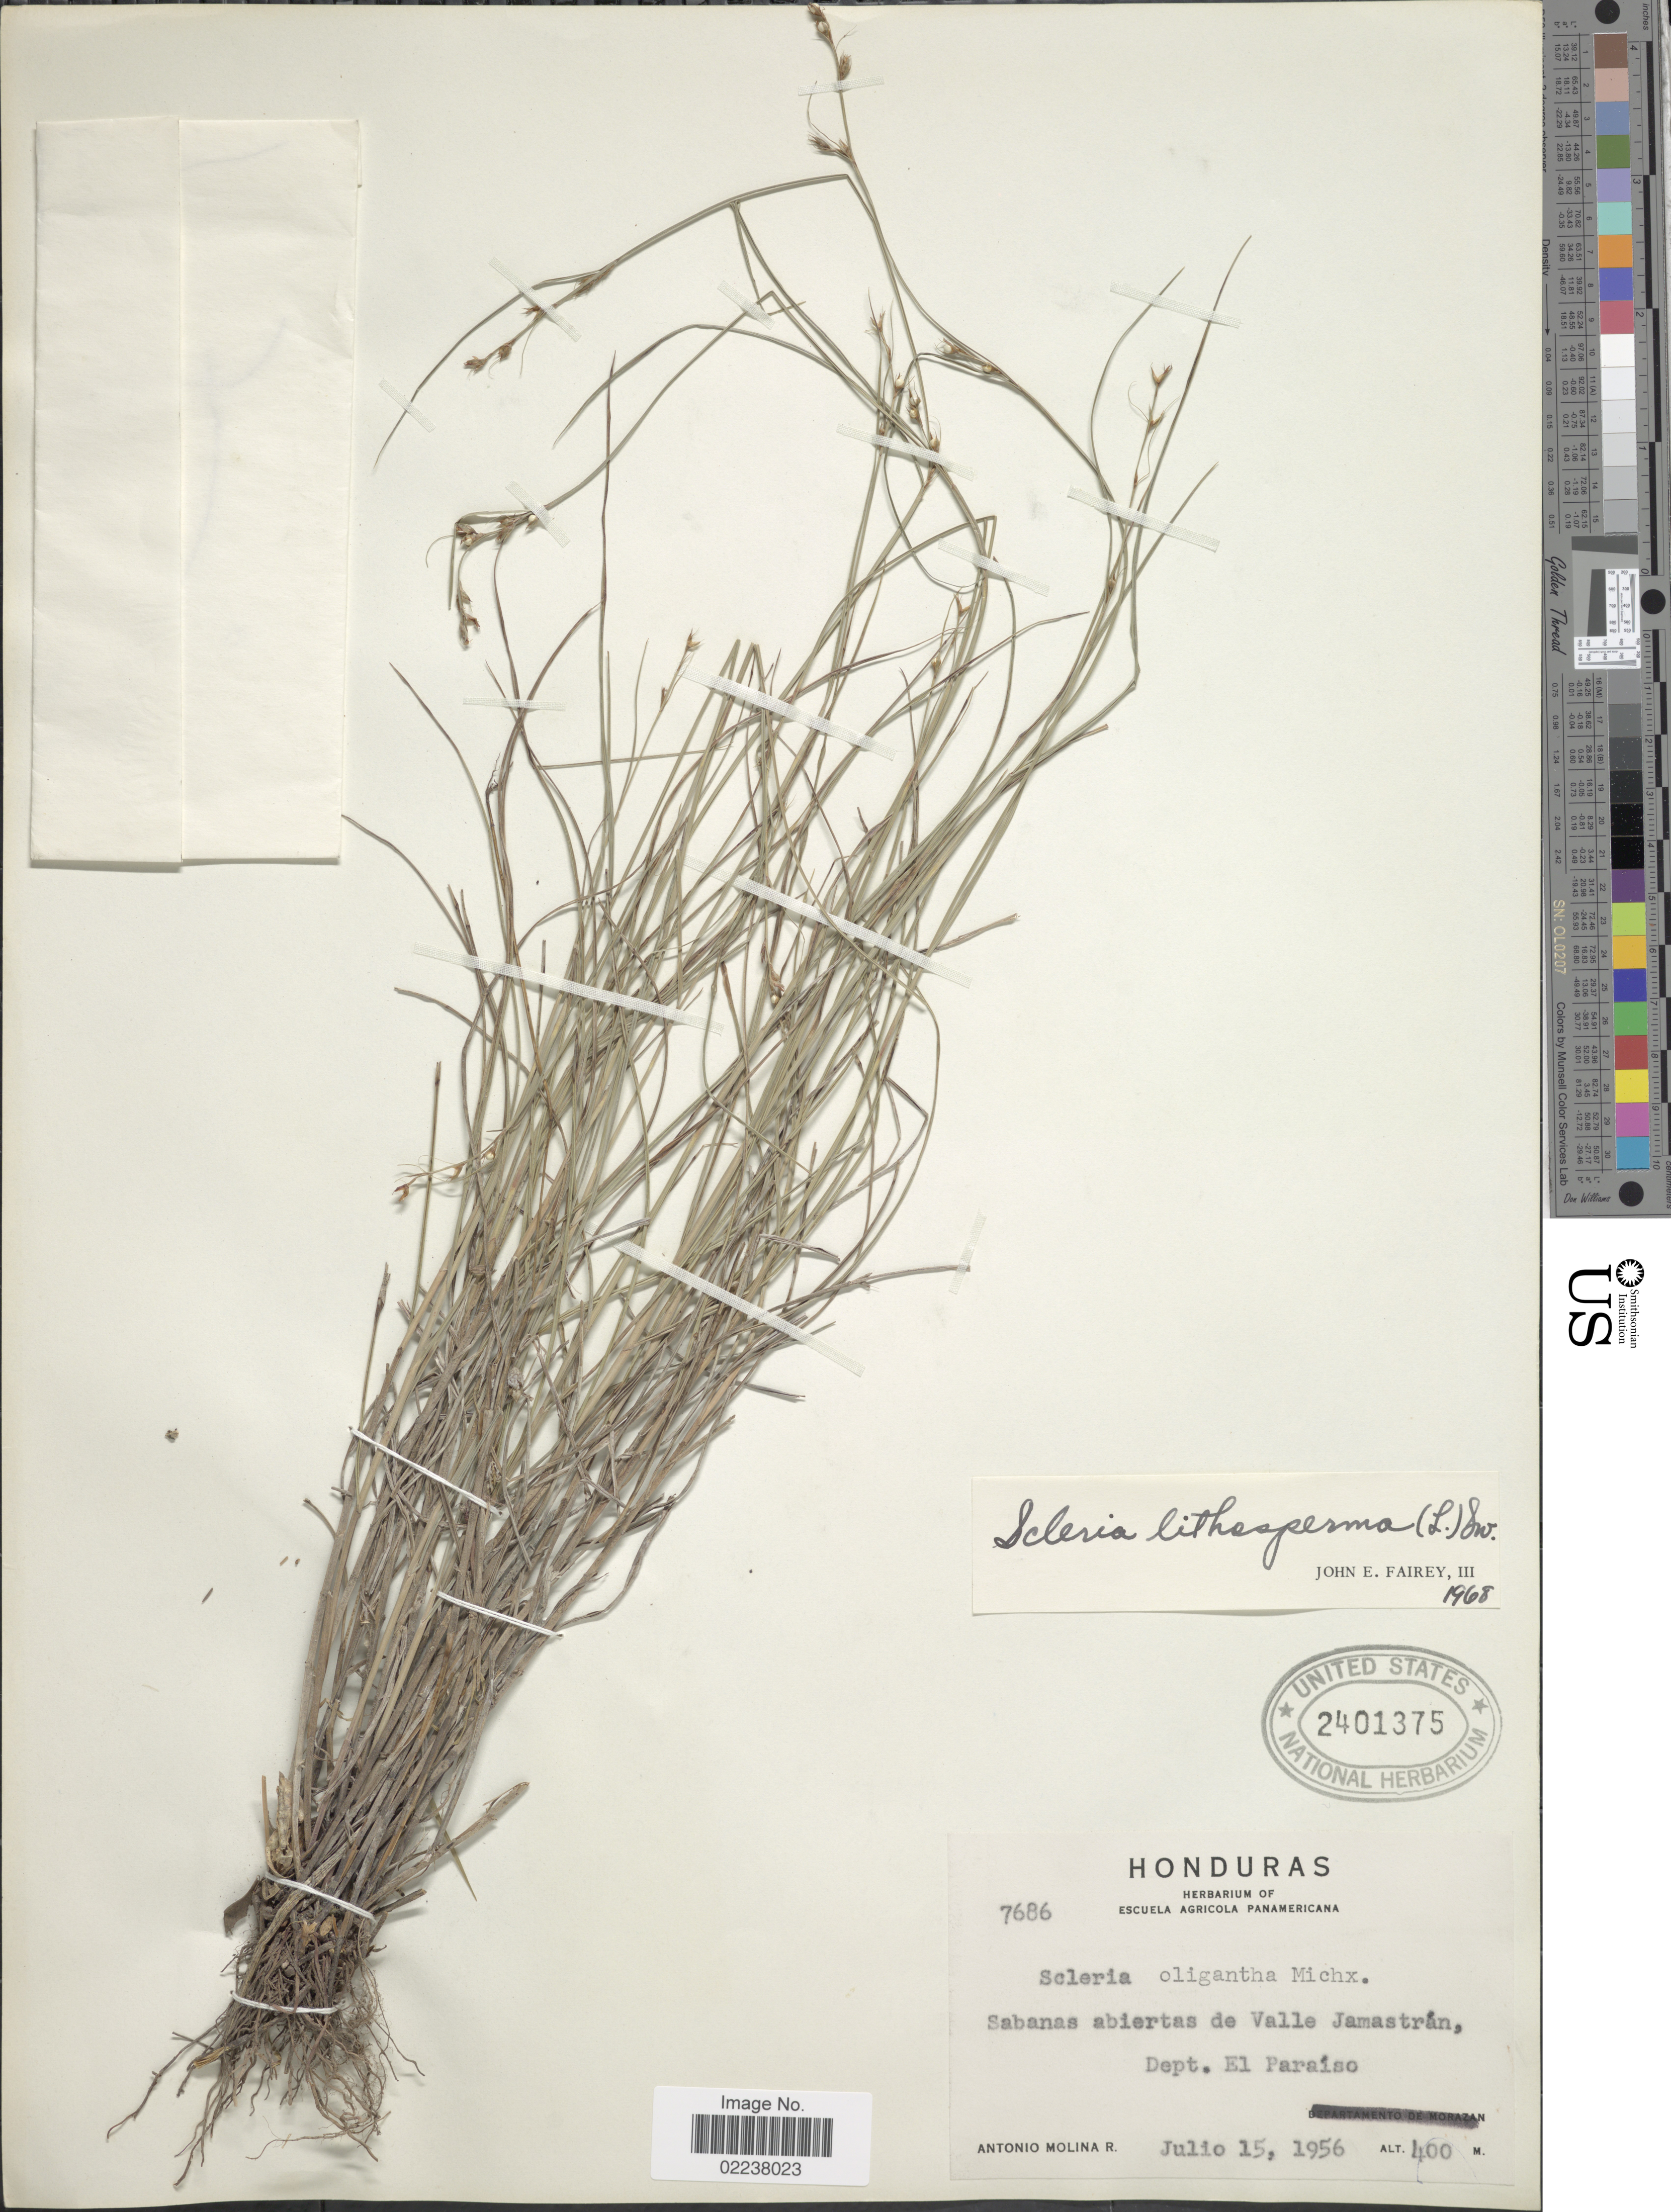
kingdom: Plantae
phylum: Tracheophyta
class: Liliopsida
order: Poales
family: Cyperaceae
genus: Scleria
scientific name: Scleria lithosperma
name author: (L.) Sw.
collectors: A. Molina R.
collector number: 7686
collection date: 1956-07-15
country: Honduras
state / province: El Paraíso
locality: Sabanas abiertas de Valle Jamastran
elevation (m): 400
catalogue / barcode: US 2401375